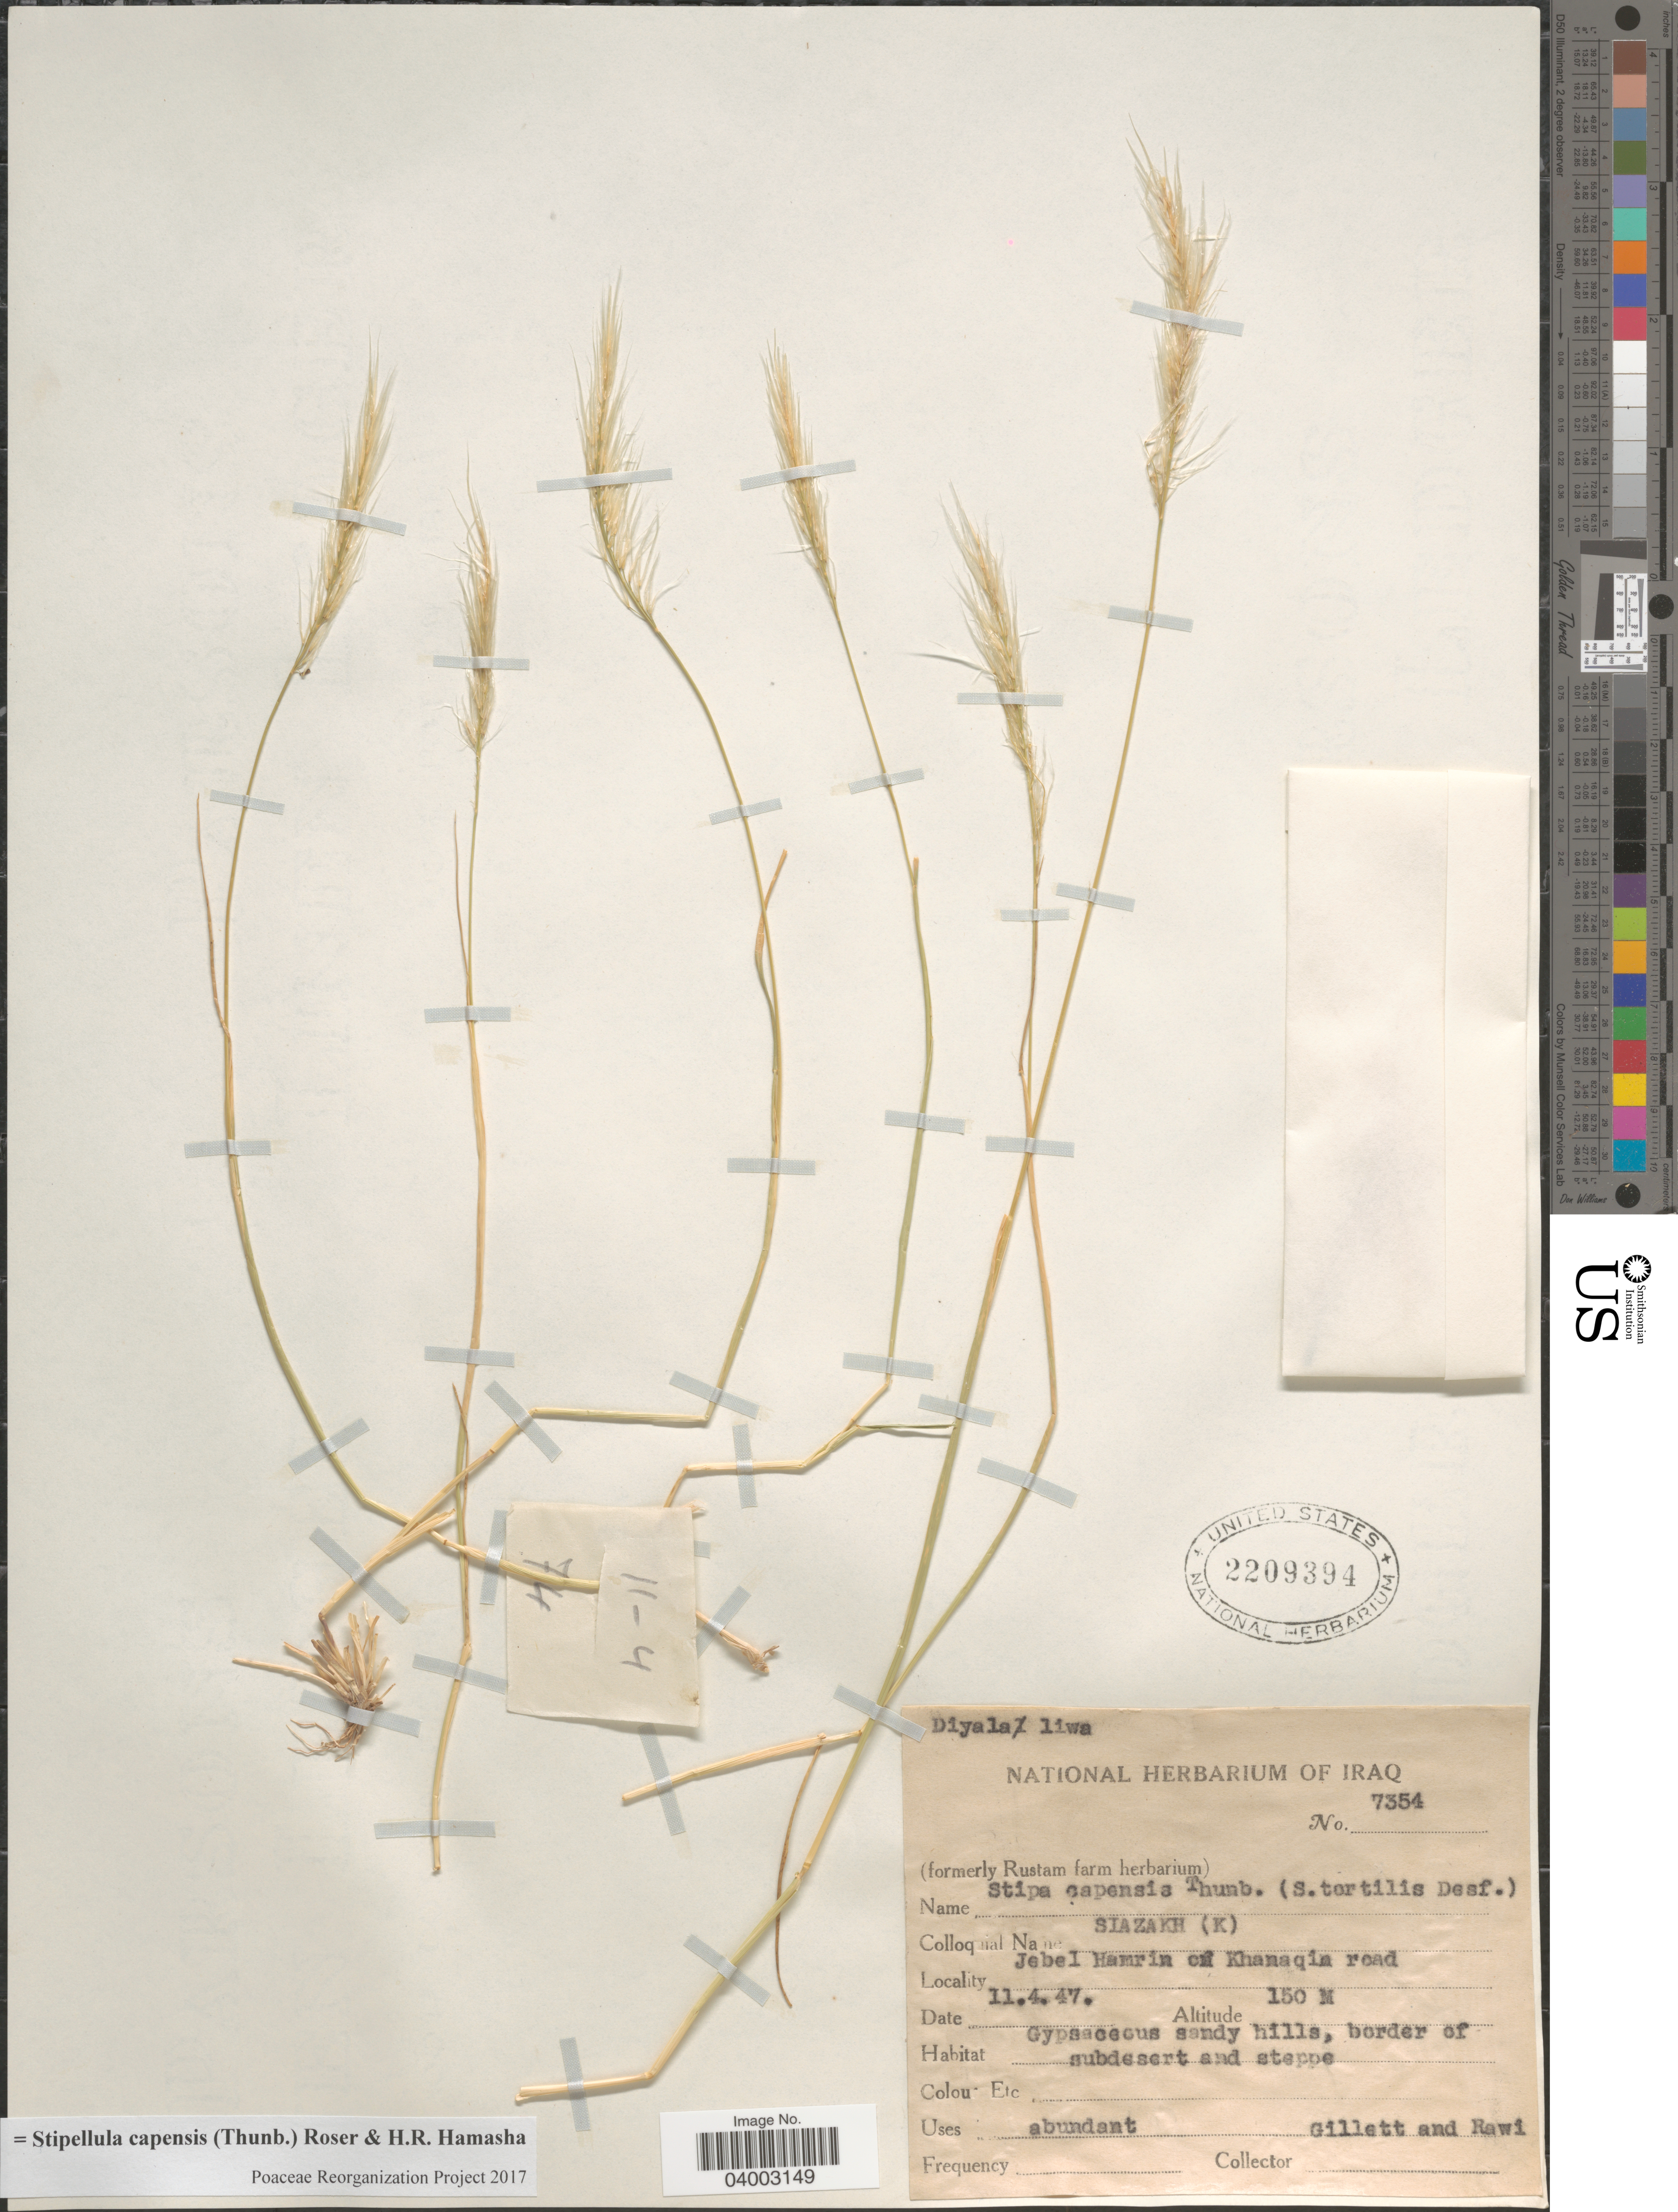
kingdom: Plantae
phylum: Tracheophyta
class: Liliopsida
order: Poales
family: Poaceae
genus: Stipellula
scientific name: Stipellula capensis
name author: (Thunb.) Röser & H. R. Hamasha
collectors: Gillett, -- & -. Rawi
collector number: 7354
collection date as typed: Transcribed d/m/y: 11/4/47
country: Iraq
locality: Jebel Hamrin of Khanaqin road.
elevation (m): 150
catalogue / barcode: US 2209394